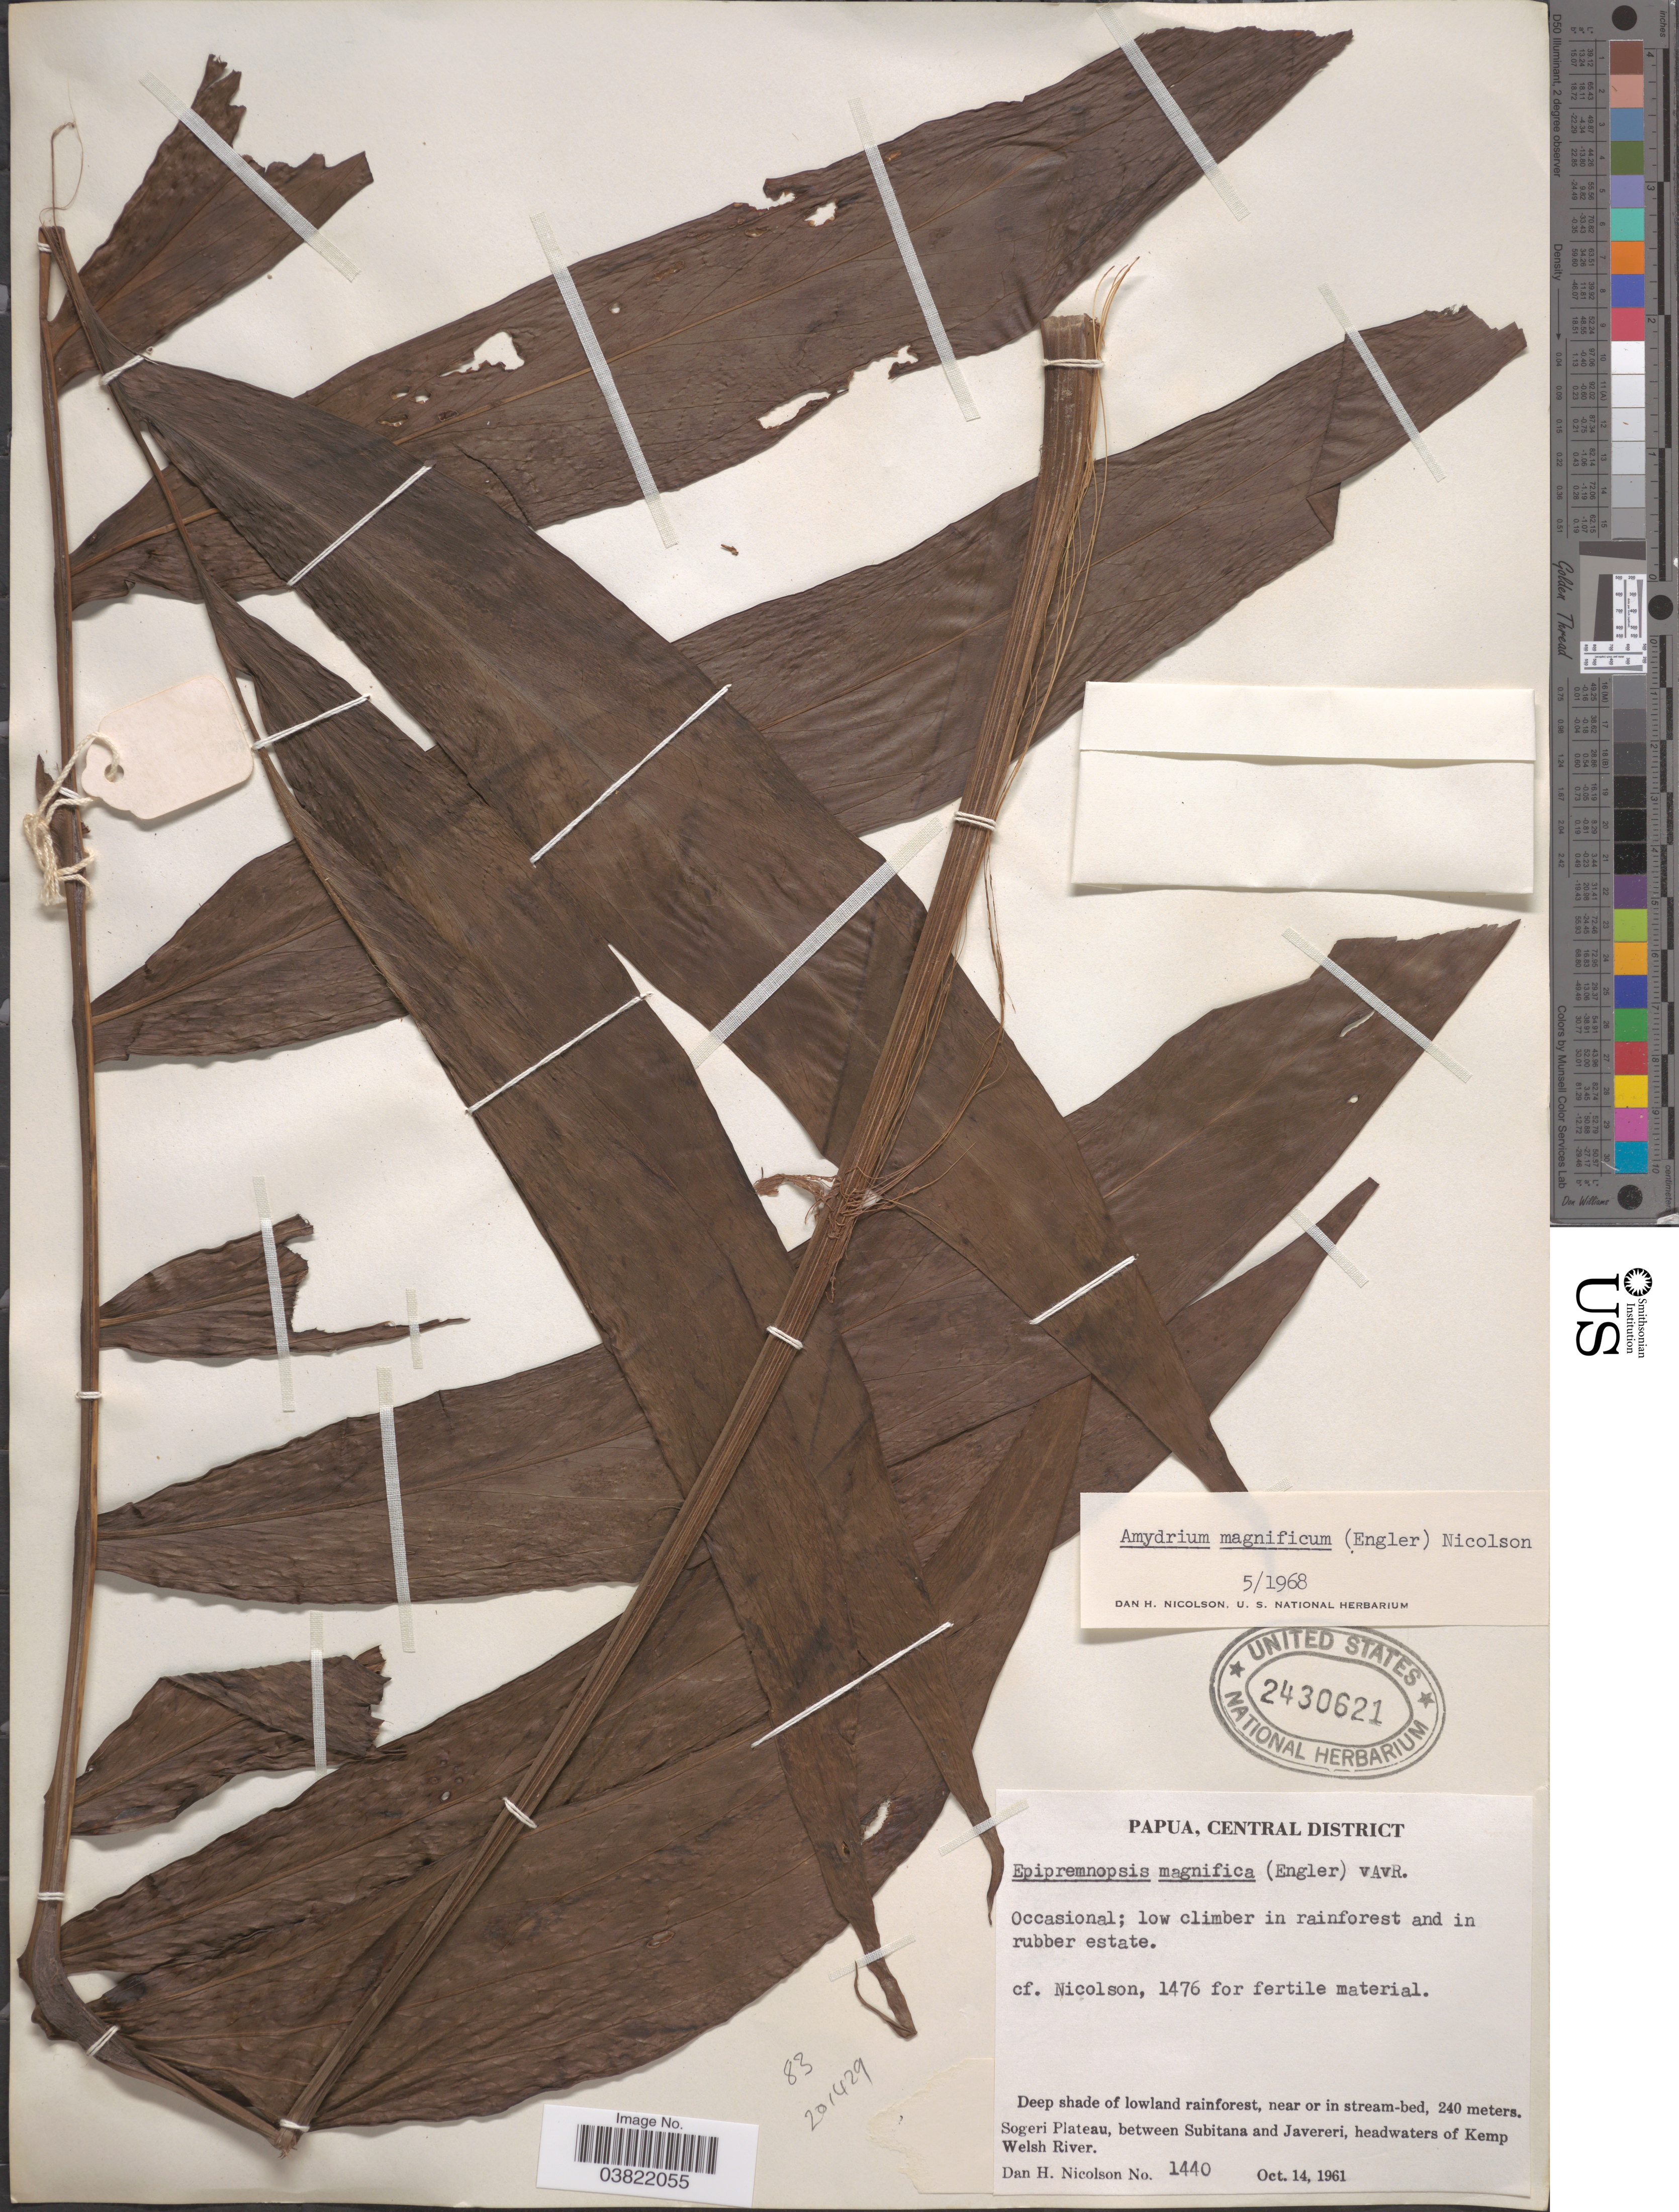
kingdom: Plantae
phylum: Tracheophyta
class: Liliopsida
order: Alismatales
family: Araceae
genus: Amydrium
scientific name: Amydrium magnificum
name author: (Engl.) Nicolson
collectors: D. H. Nicolson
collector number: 1440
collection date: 1961-10-14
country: Papua New Guinea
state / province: Central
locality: Papua, Central District. Deep shade of lowland rainforest, near or in stream-bed. Sogeri Plateau, between Subitana and Javereri, headwaters of Kemp Welsh River.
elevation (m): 240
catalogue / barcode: US 2430621